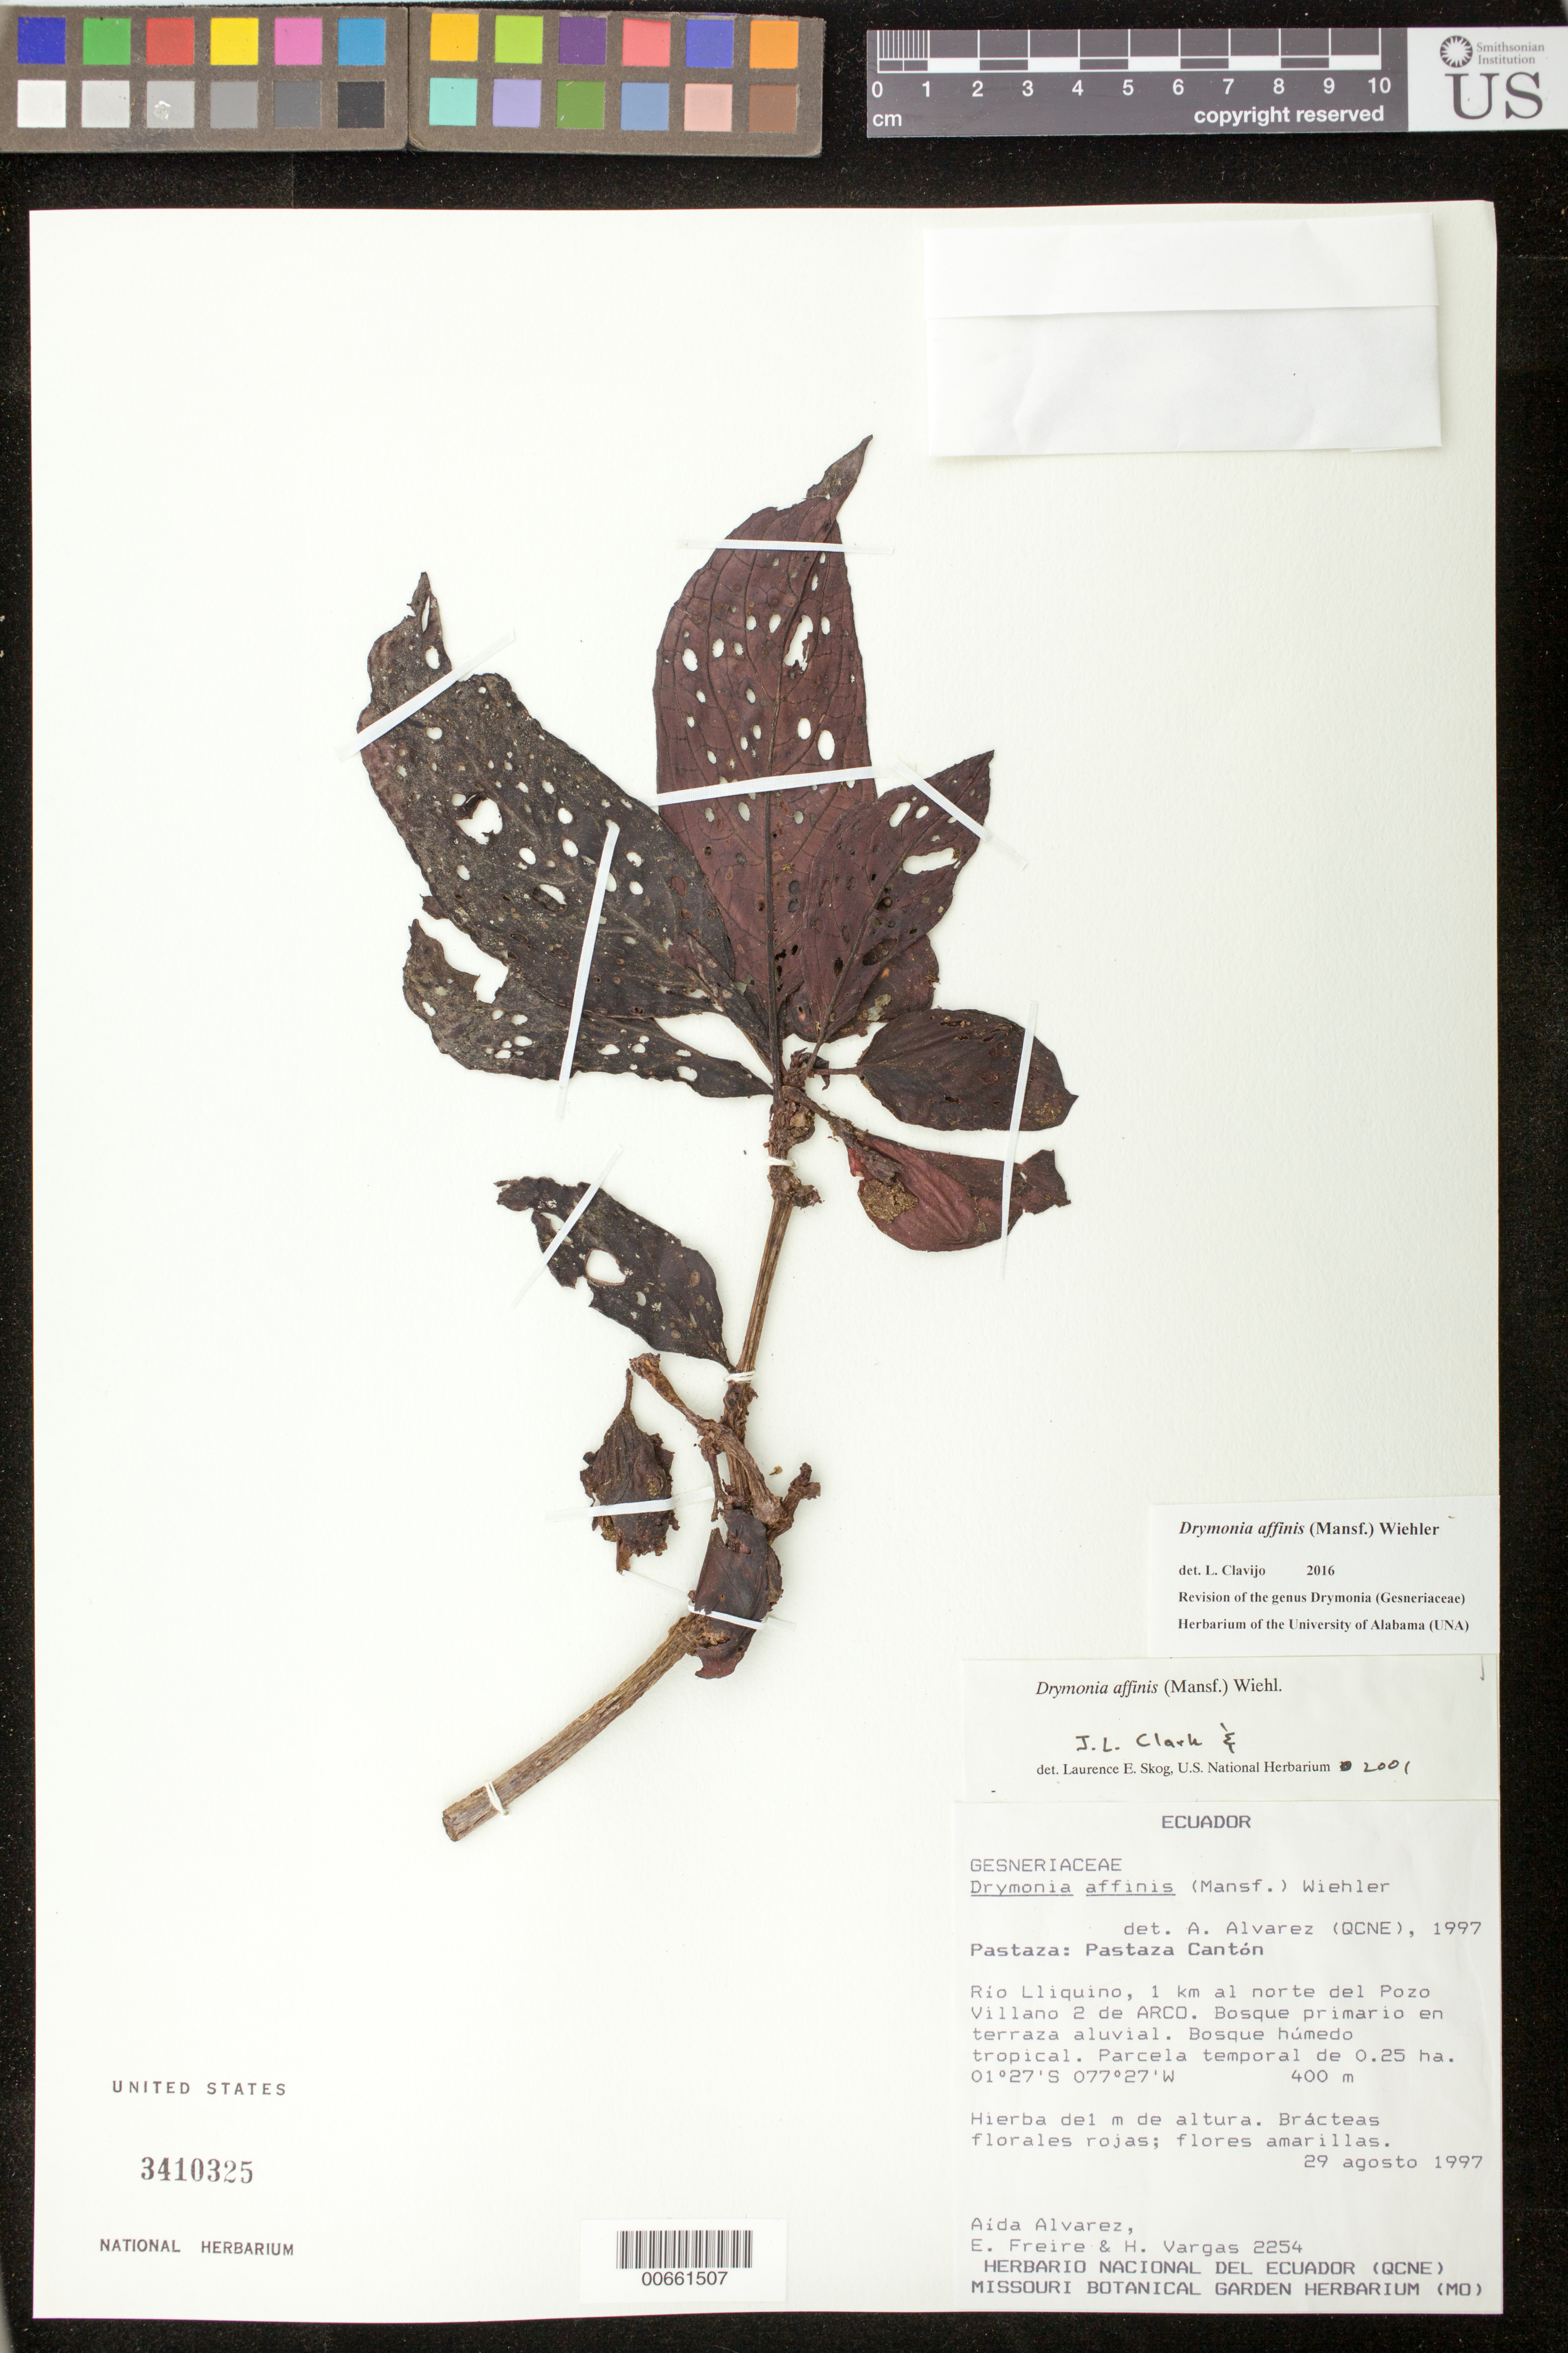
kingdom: Plantae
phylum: Tracheophyta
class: Magnoliopsida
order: Lamiales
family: Gesneriaceae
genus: Drymonia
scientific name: Drymonia affinis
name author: (Mansf.) Wiehler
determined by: Clark, J. L.; Skog, Laurence E.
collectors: A. Alvarez, E. Freire & H. Vargas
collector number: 2254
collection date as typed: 29 Aug 1997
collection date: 1997-08-29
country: Ecuador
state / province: Pastaza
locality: Pastaza Cantón; Río Lliquino, 1 km al norte del Pozo Villano 2 de ARCO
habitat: Bosque primario en terraza aluvial; bosque húmedo tropical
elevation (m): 400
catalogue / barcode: US 3410325